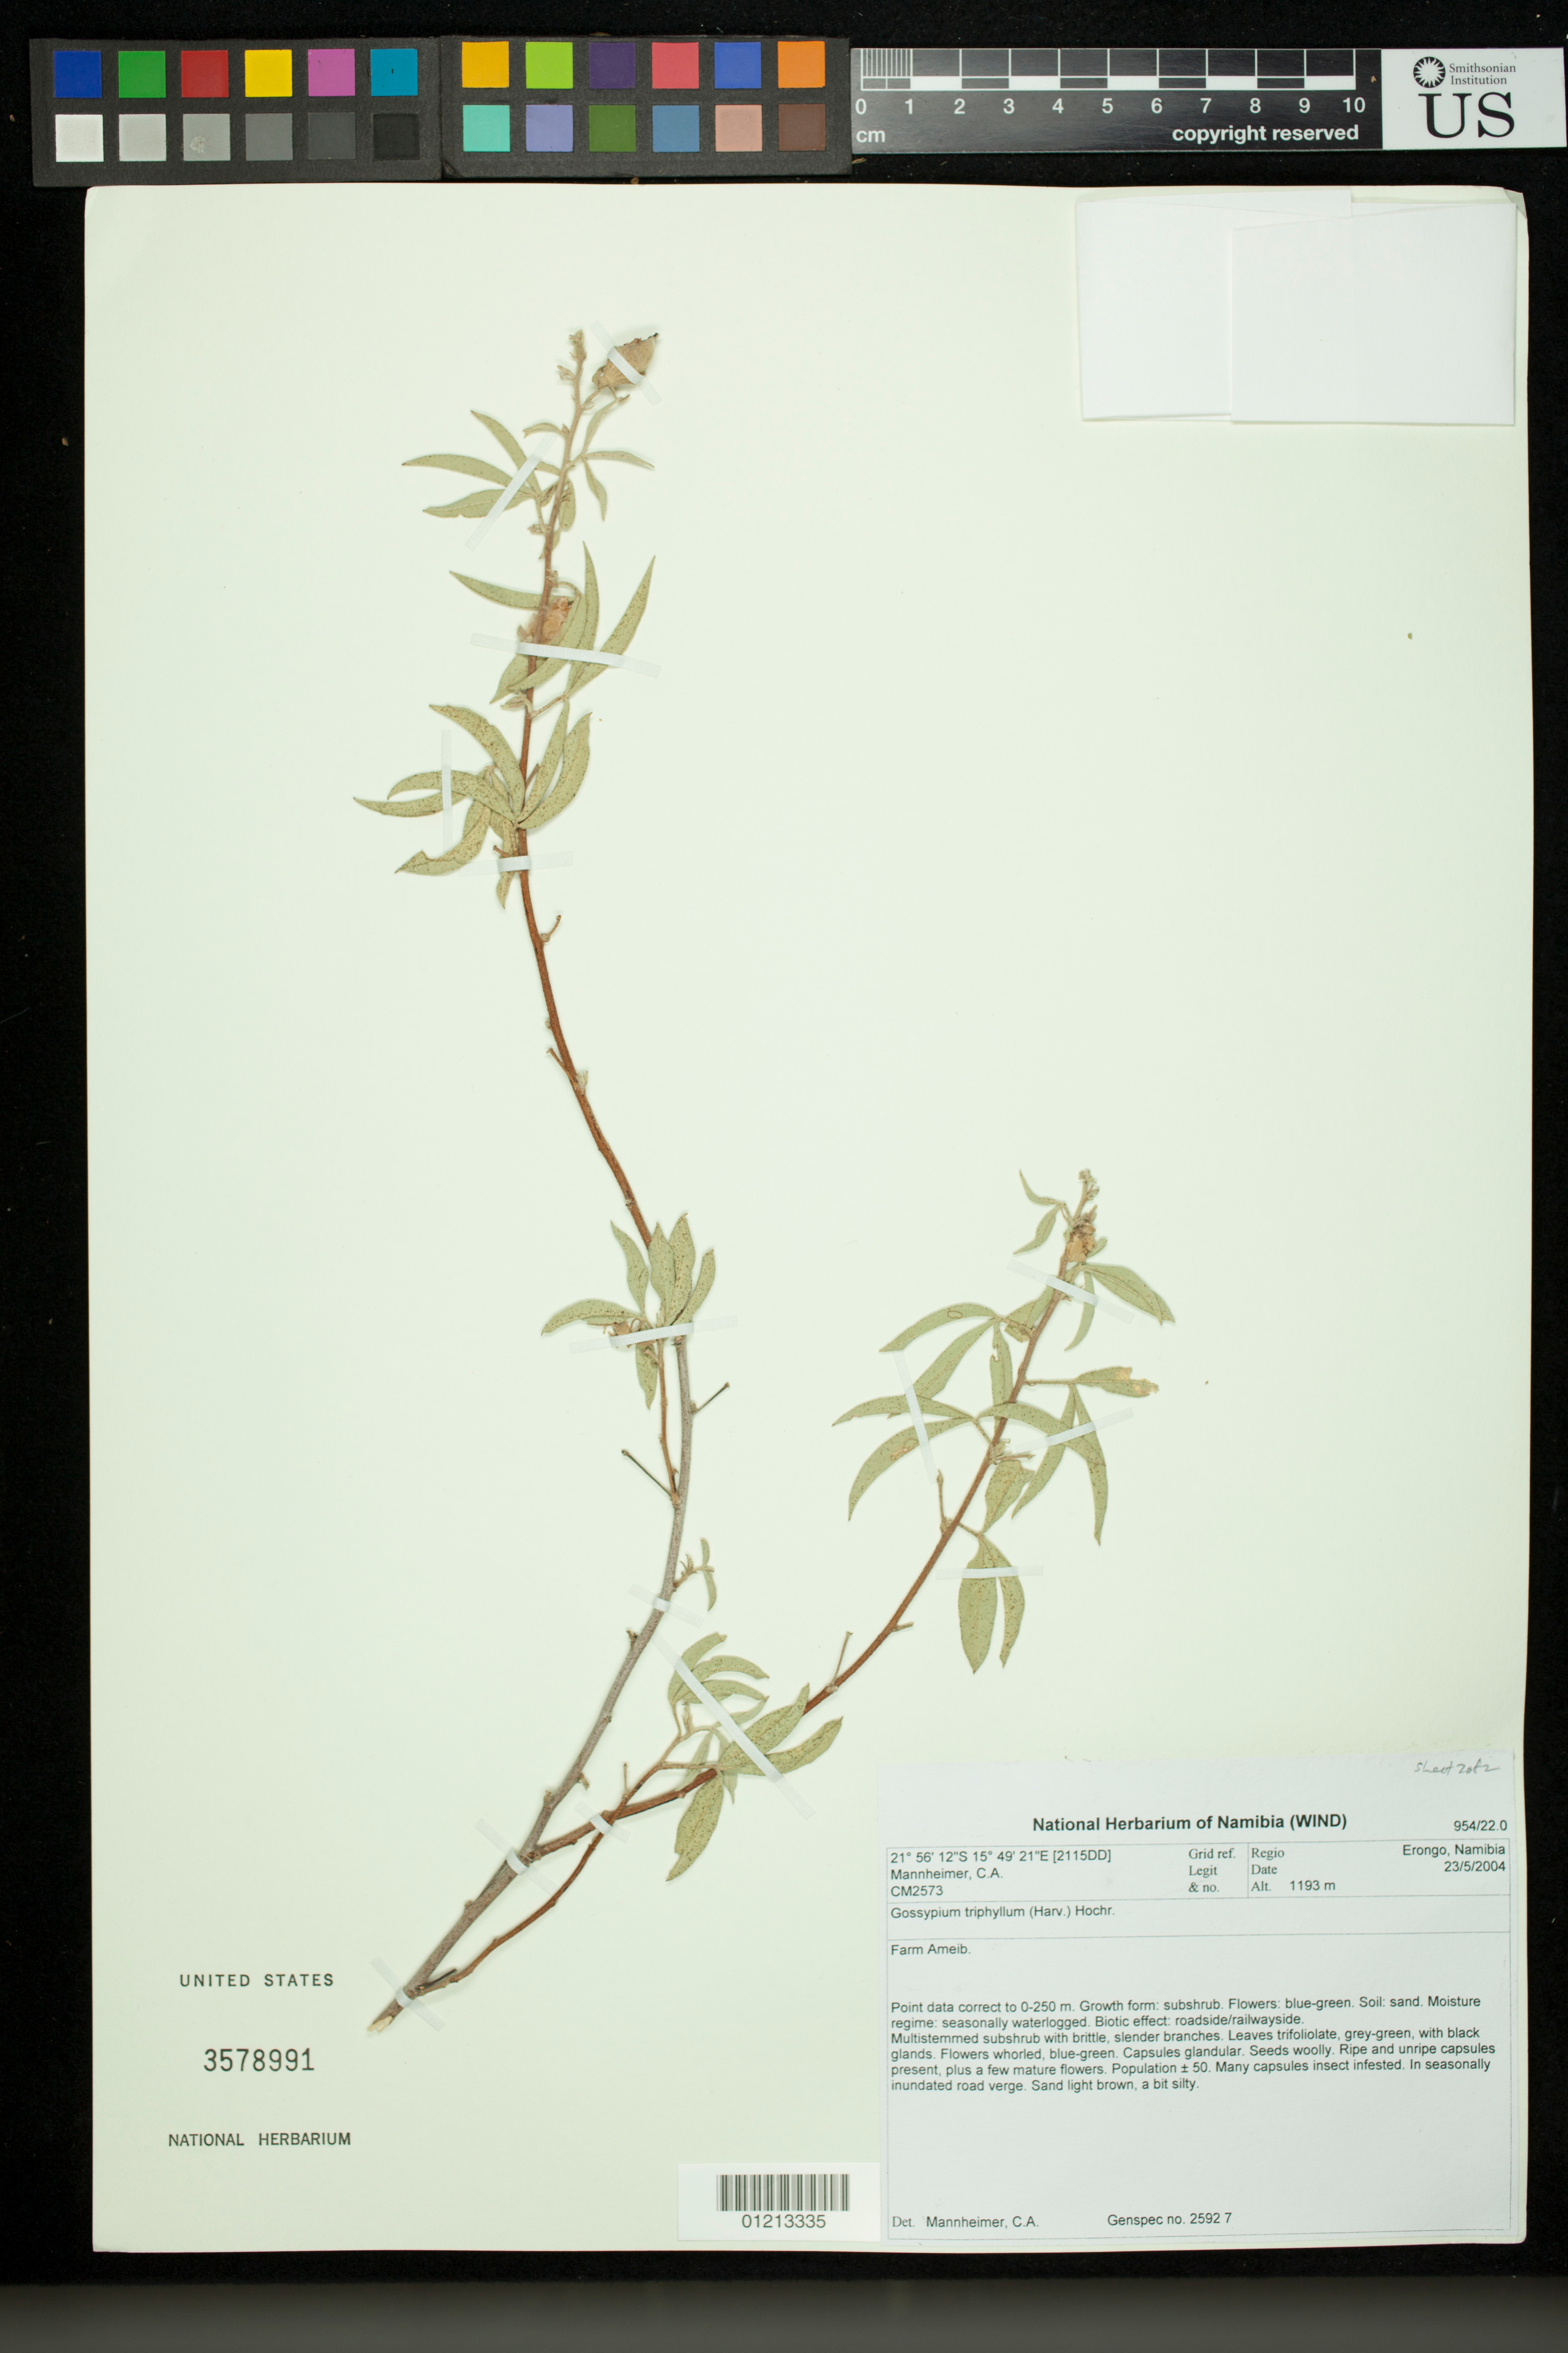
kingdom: Plantae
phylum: Tracheophyta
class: Magnoliopsida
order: Malvales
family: Malvaceae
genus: Gossypium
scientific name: Gossypium triphyllum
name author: Hochr.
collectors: C. A. Mannheimer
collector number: CM2573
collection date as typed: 23 May 2004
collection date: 2004-05-23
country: Namibia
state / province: Erongo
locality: Grid Ref.: 2115DD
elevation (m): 1193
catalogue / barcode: US 3578991